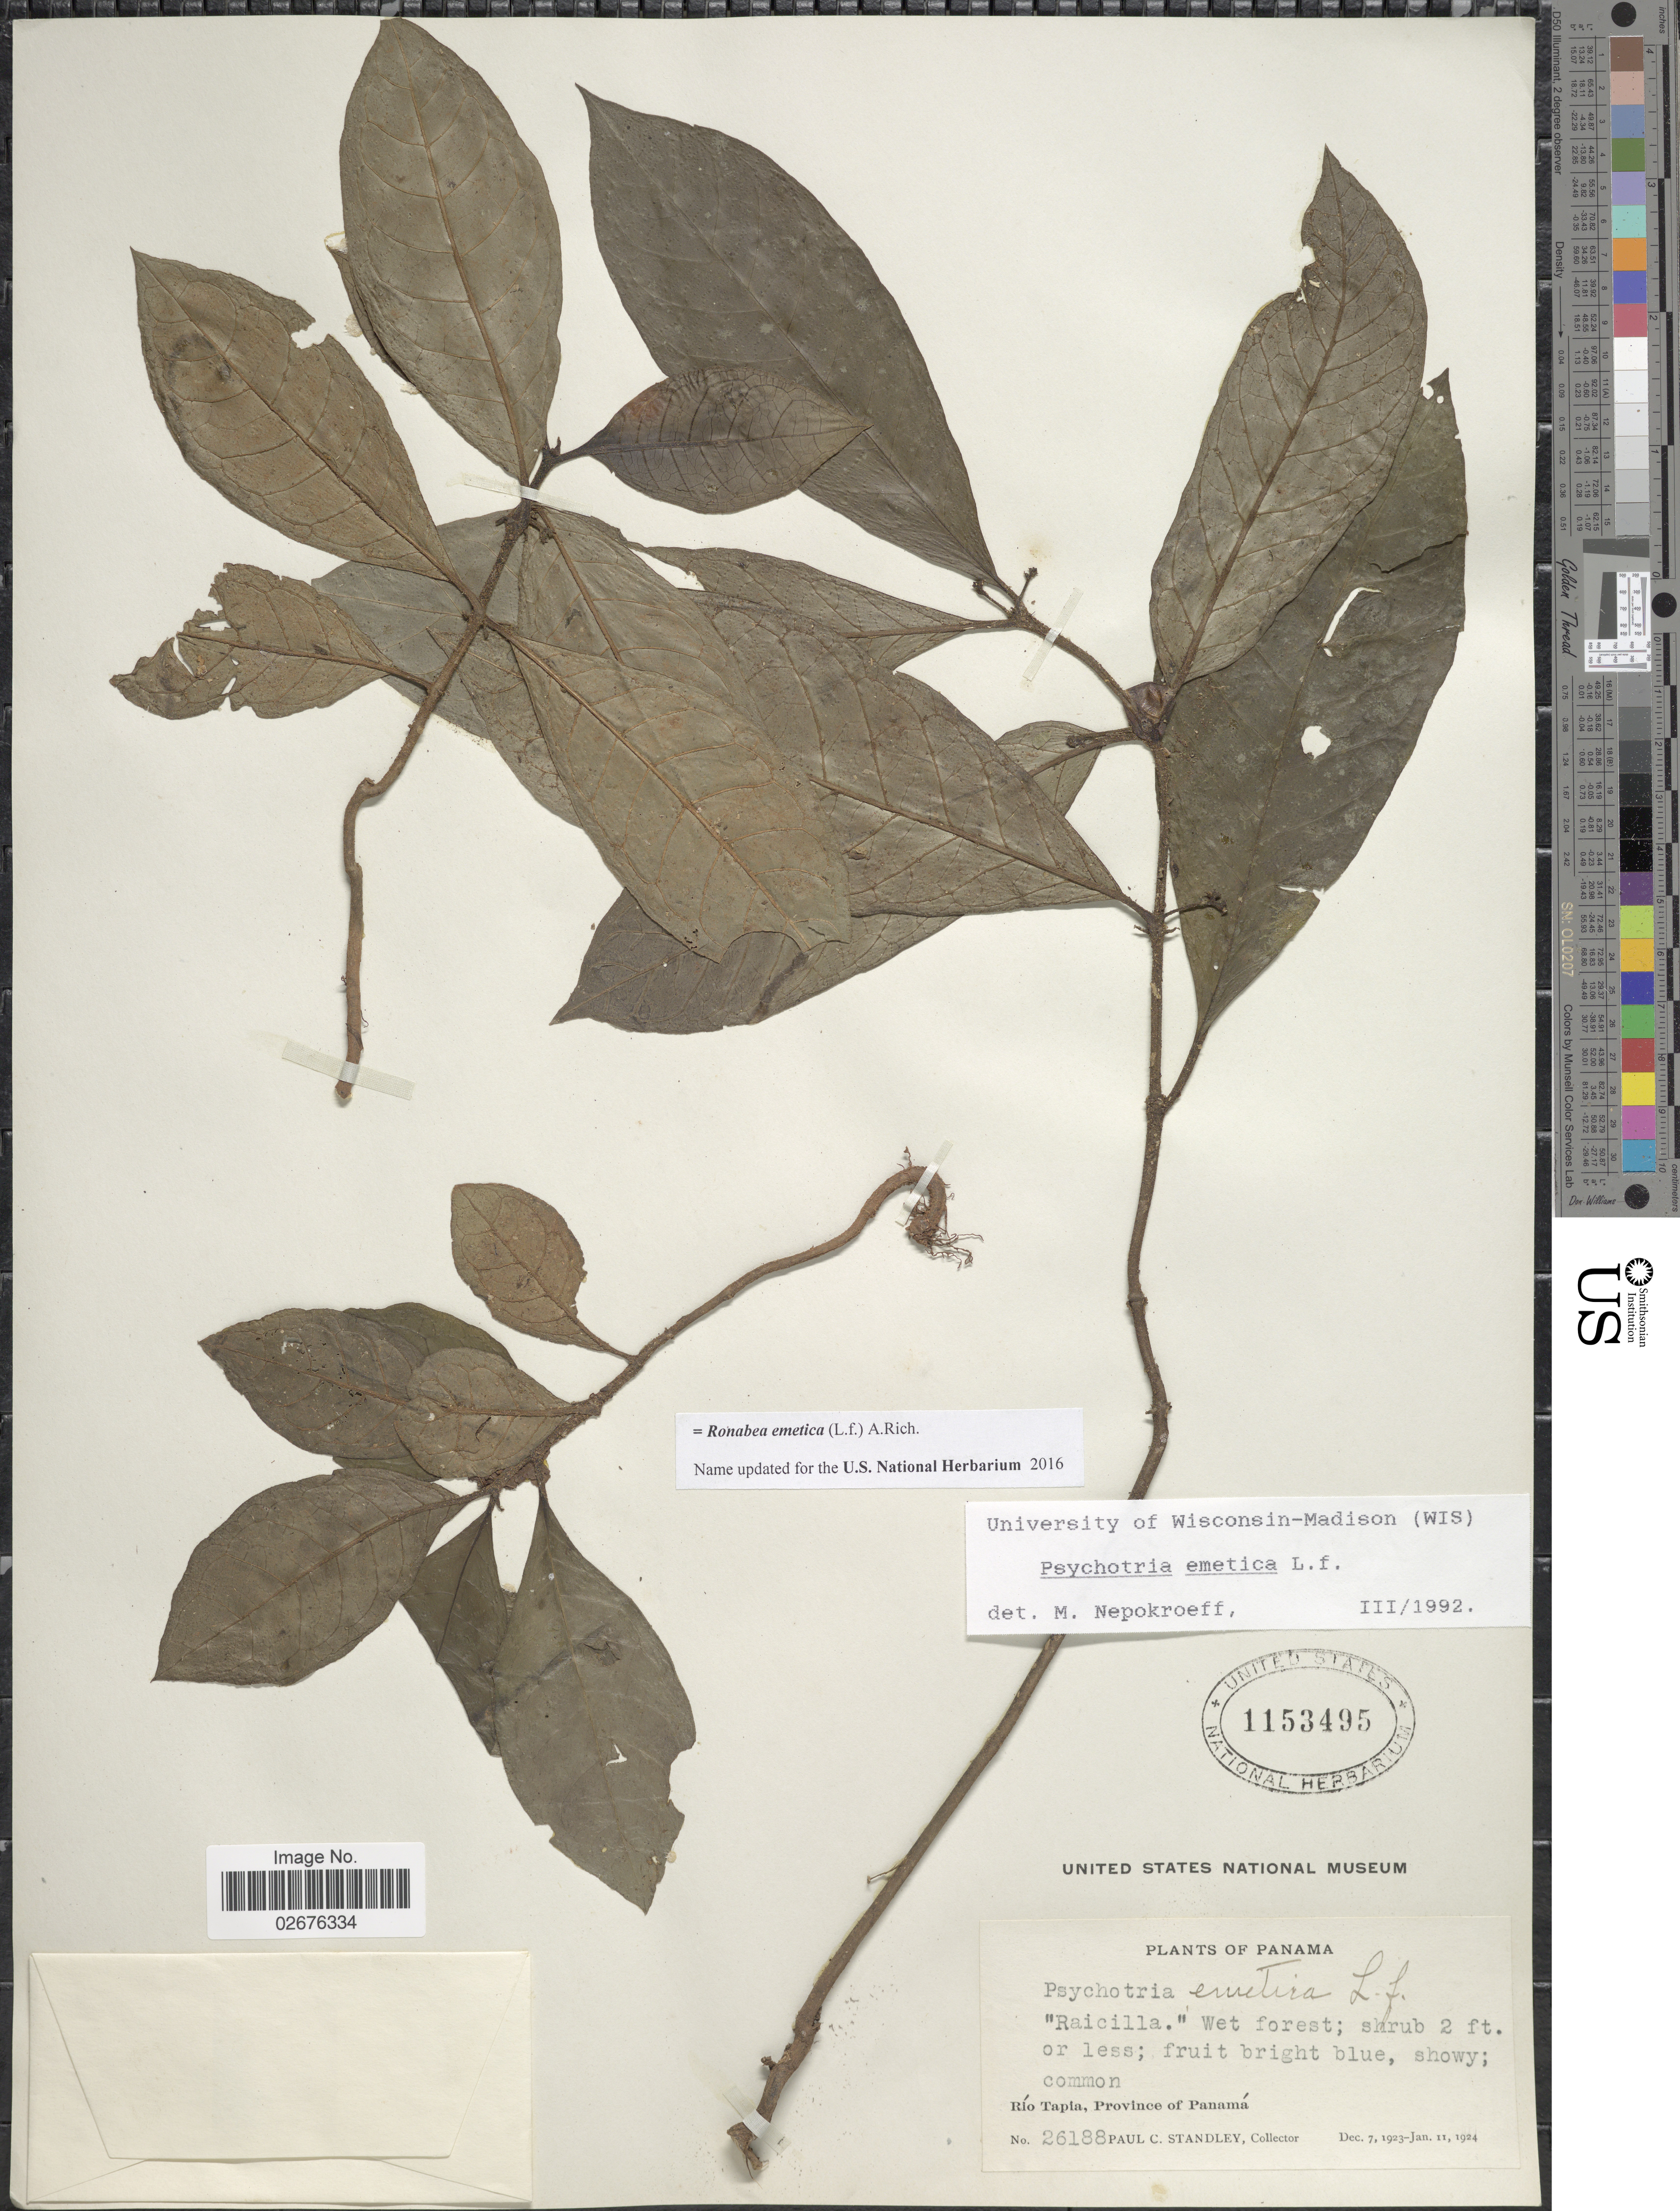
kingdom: Plantae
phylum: Tracheophyta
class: Magnoliopsida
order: Gentianales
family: Rubiaceae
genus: Ronabea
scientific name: Ronabea emetica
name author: (L. f.) A. Rich.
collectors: P. C. Standley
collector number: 26188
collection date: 1923-12-07/1924-01-11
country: Panama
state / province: Panamá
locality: Rio Tapia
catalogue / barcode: US 1153495